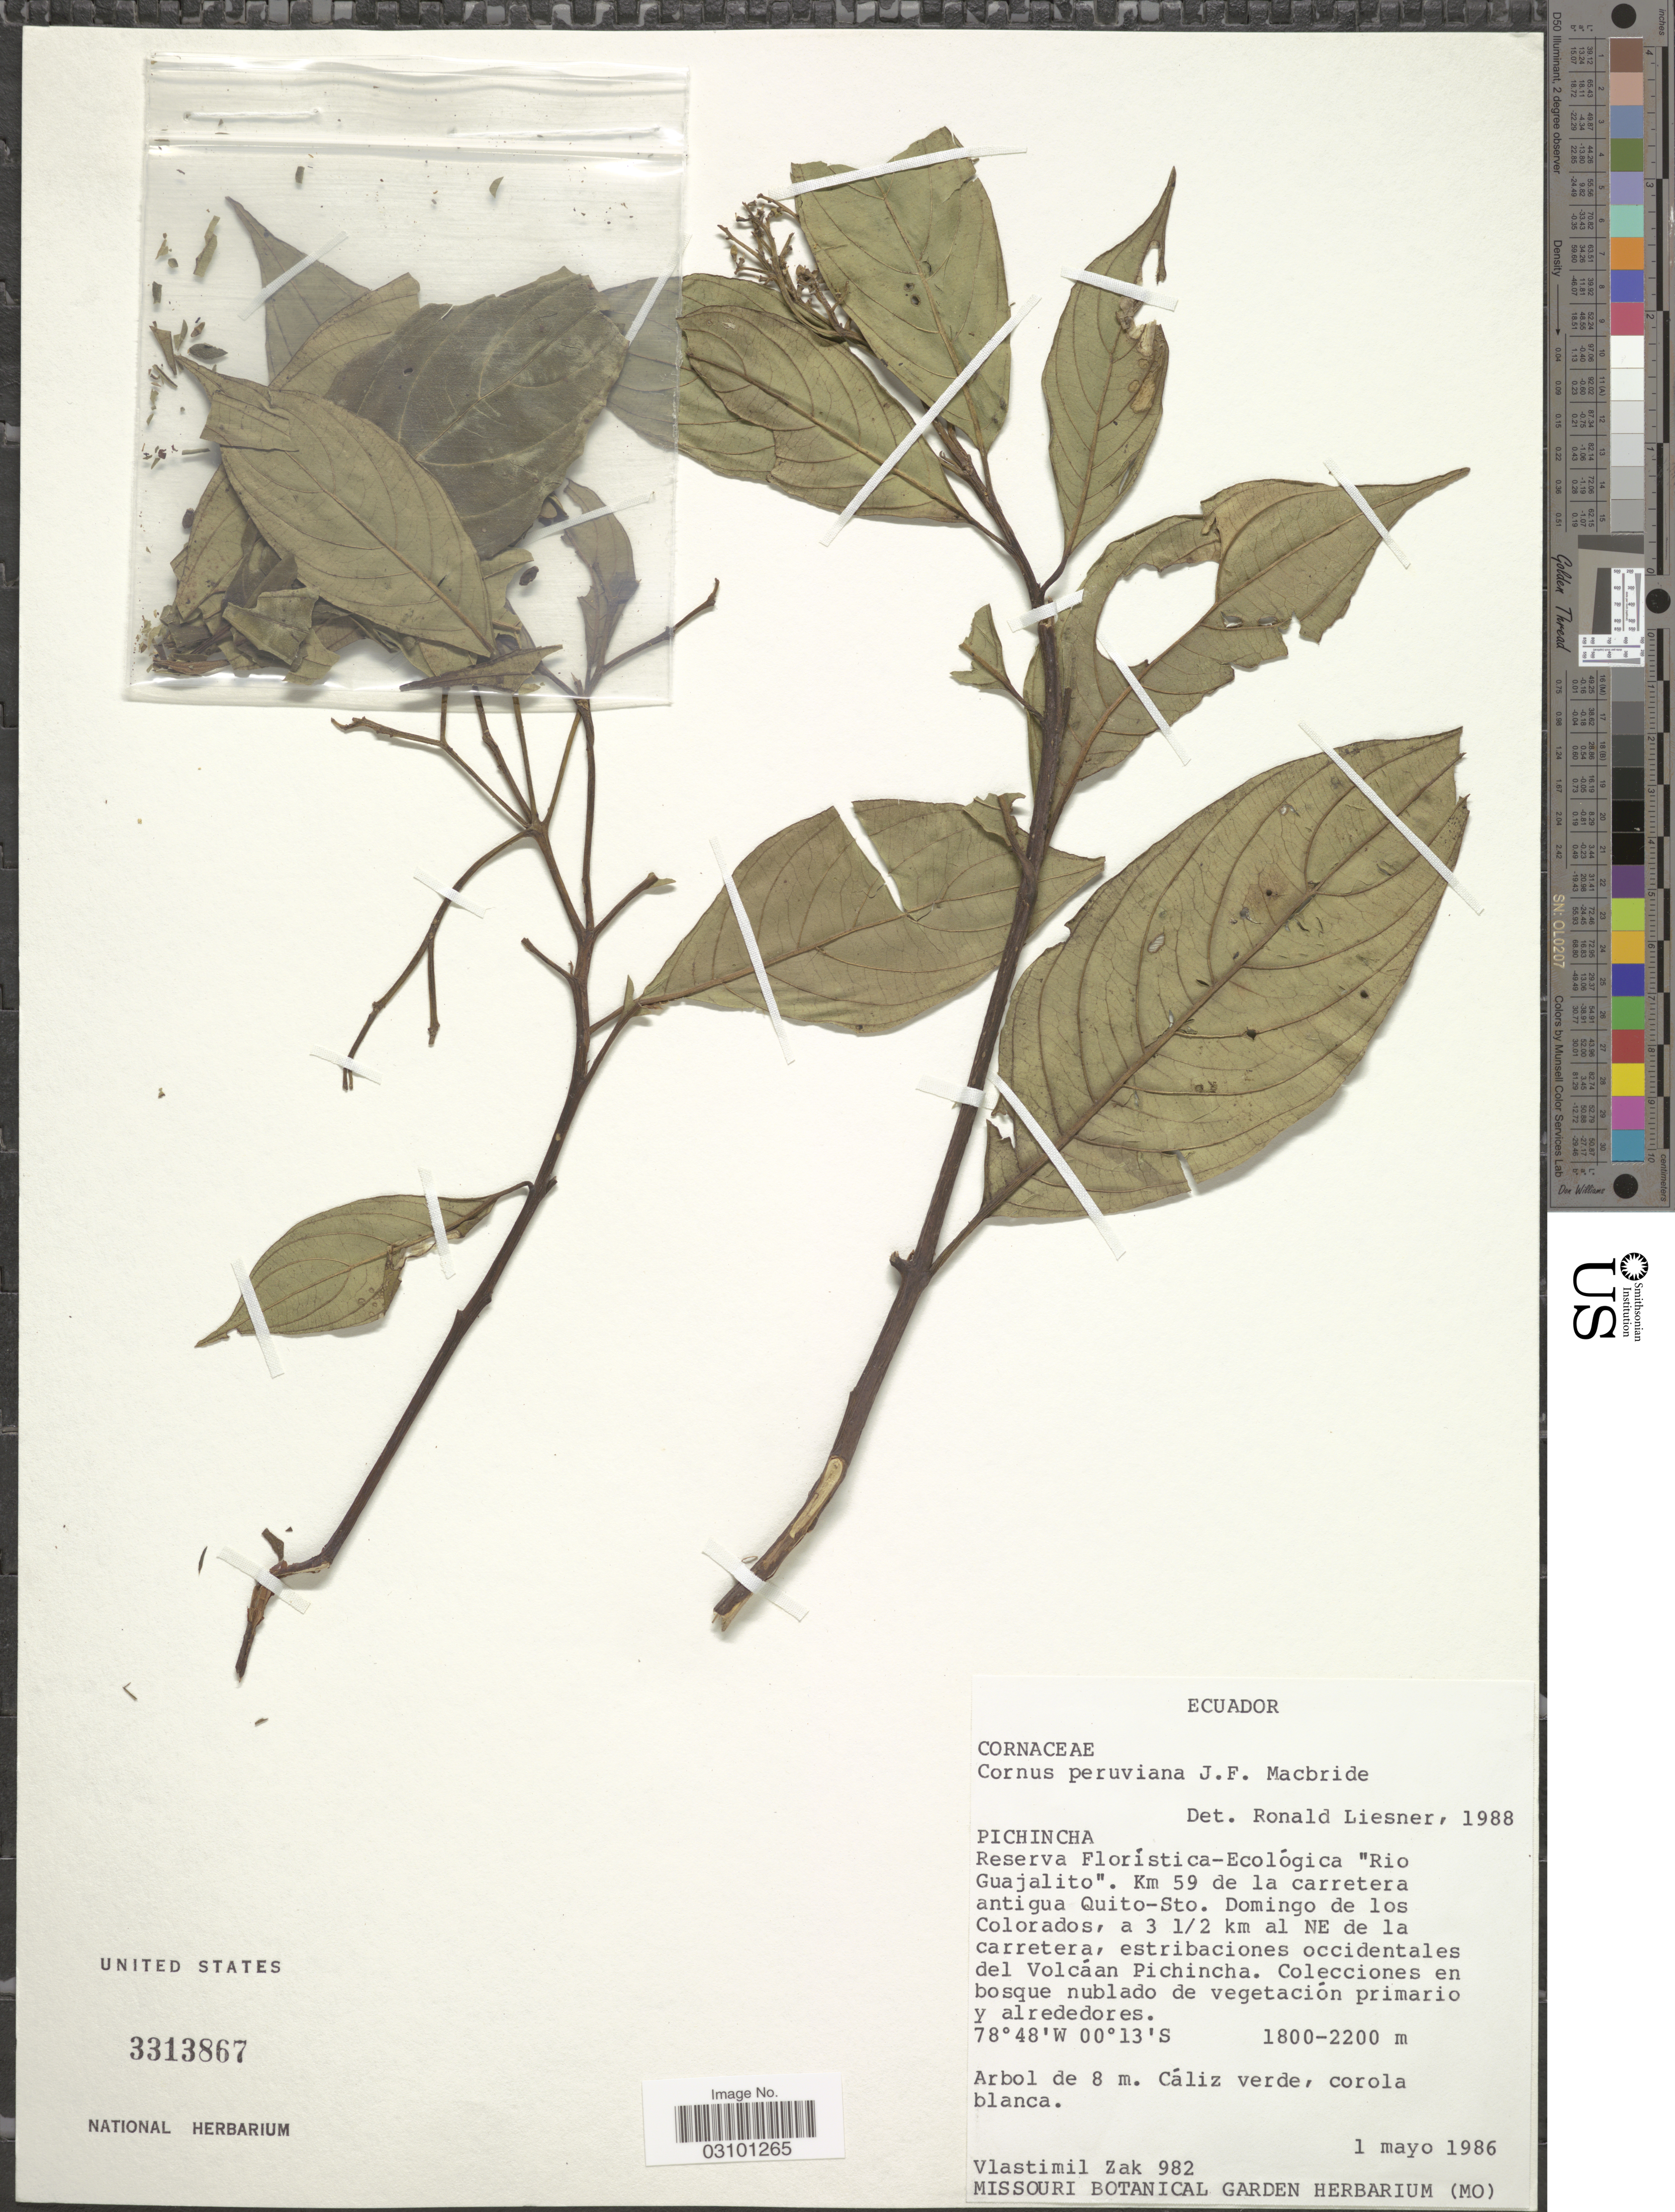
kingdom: Plantae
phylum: Tracheophyta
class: Magnoliopsida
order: Cornales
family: Cornaceae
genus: Cornus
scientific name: Cornus peruviana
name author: J.F. Macbr.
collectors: V. Zak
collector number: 982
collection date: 1986-05-01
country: Ecuador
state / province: Pichincha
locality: Reserva Floristica-Ecológica "Rio Guajalito", Km 59 de la carretera antigua Quito-Sto. Domingo de los Colorados, a 3½ km al NE de la carretera, estribaciones occidentales del Volcáan Pichincha.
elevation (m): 1800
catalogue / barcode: US 3313867